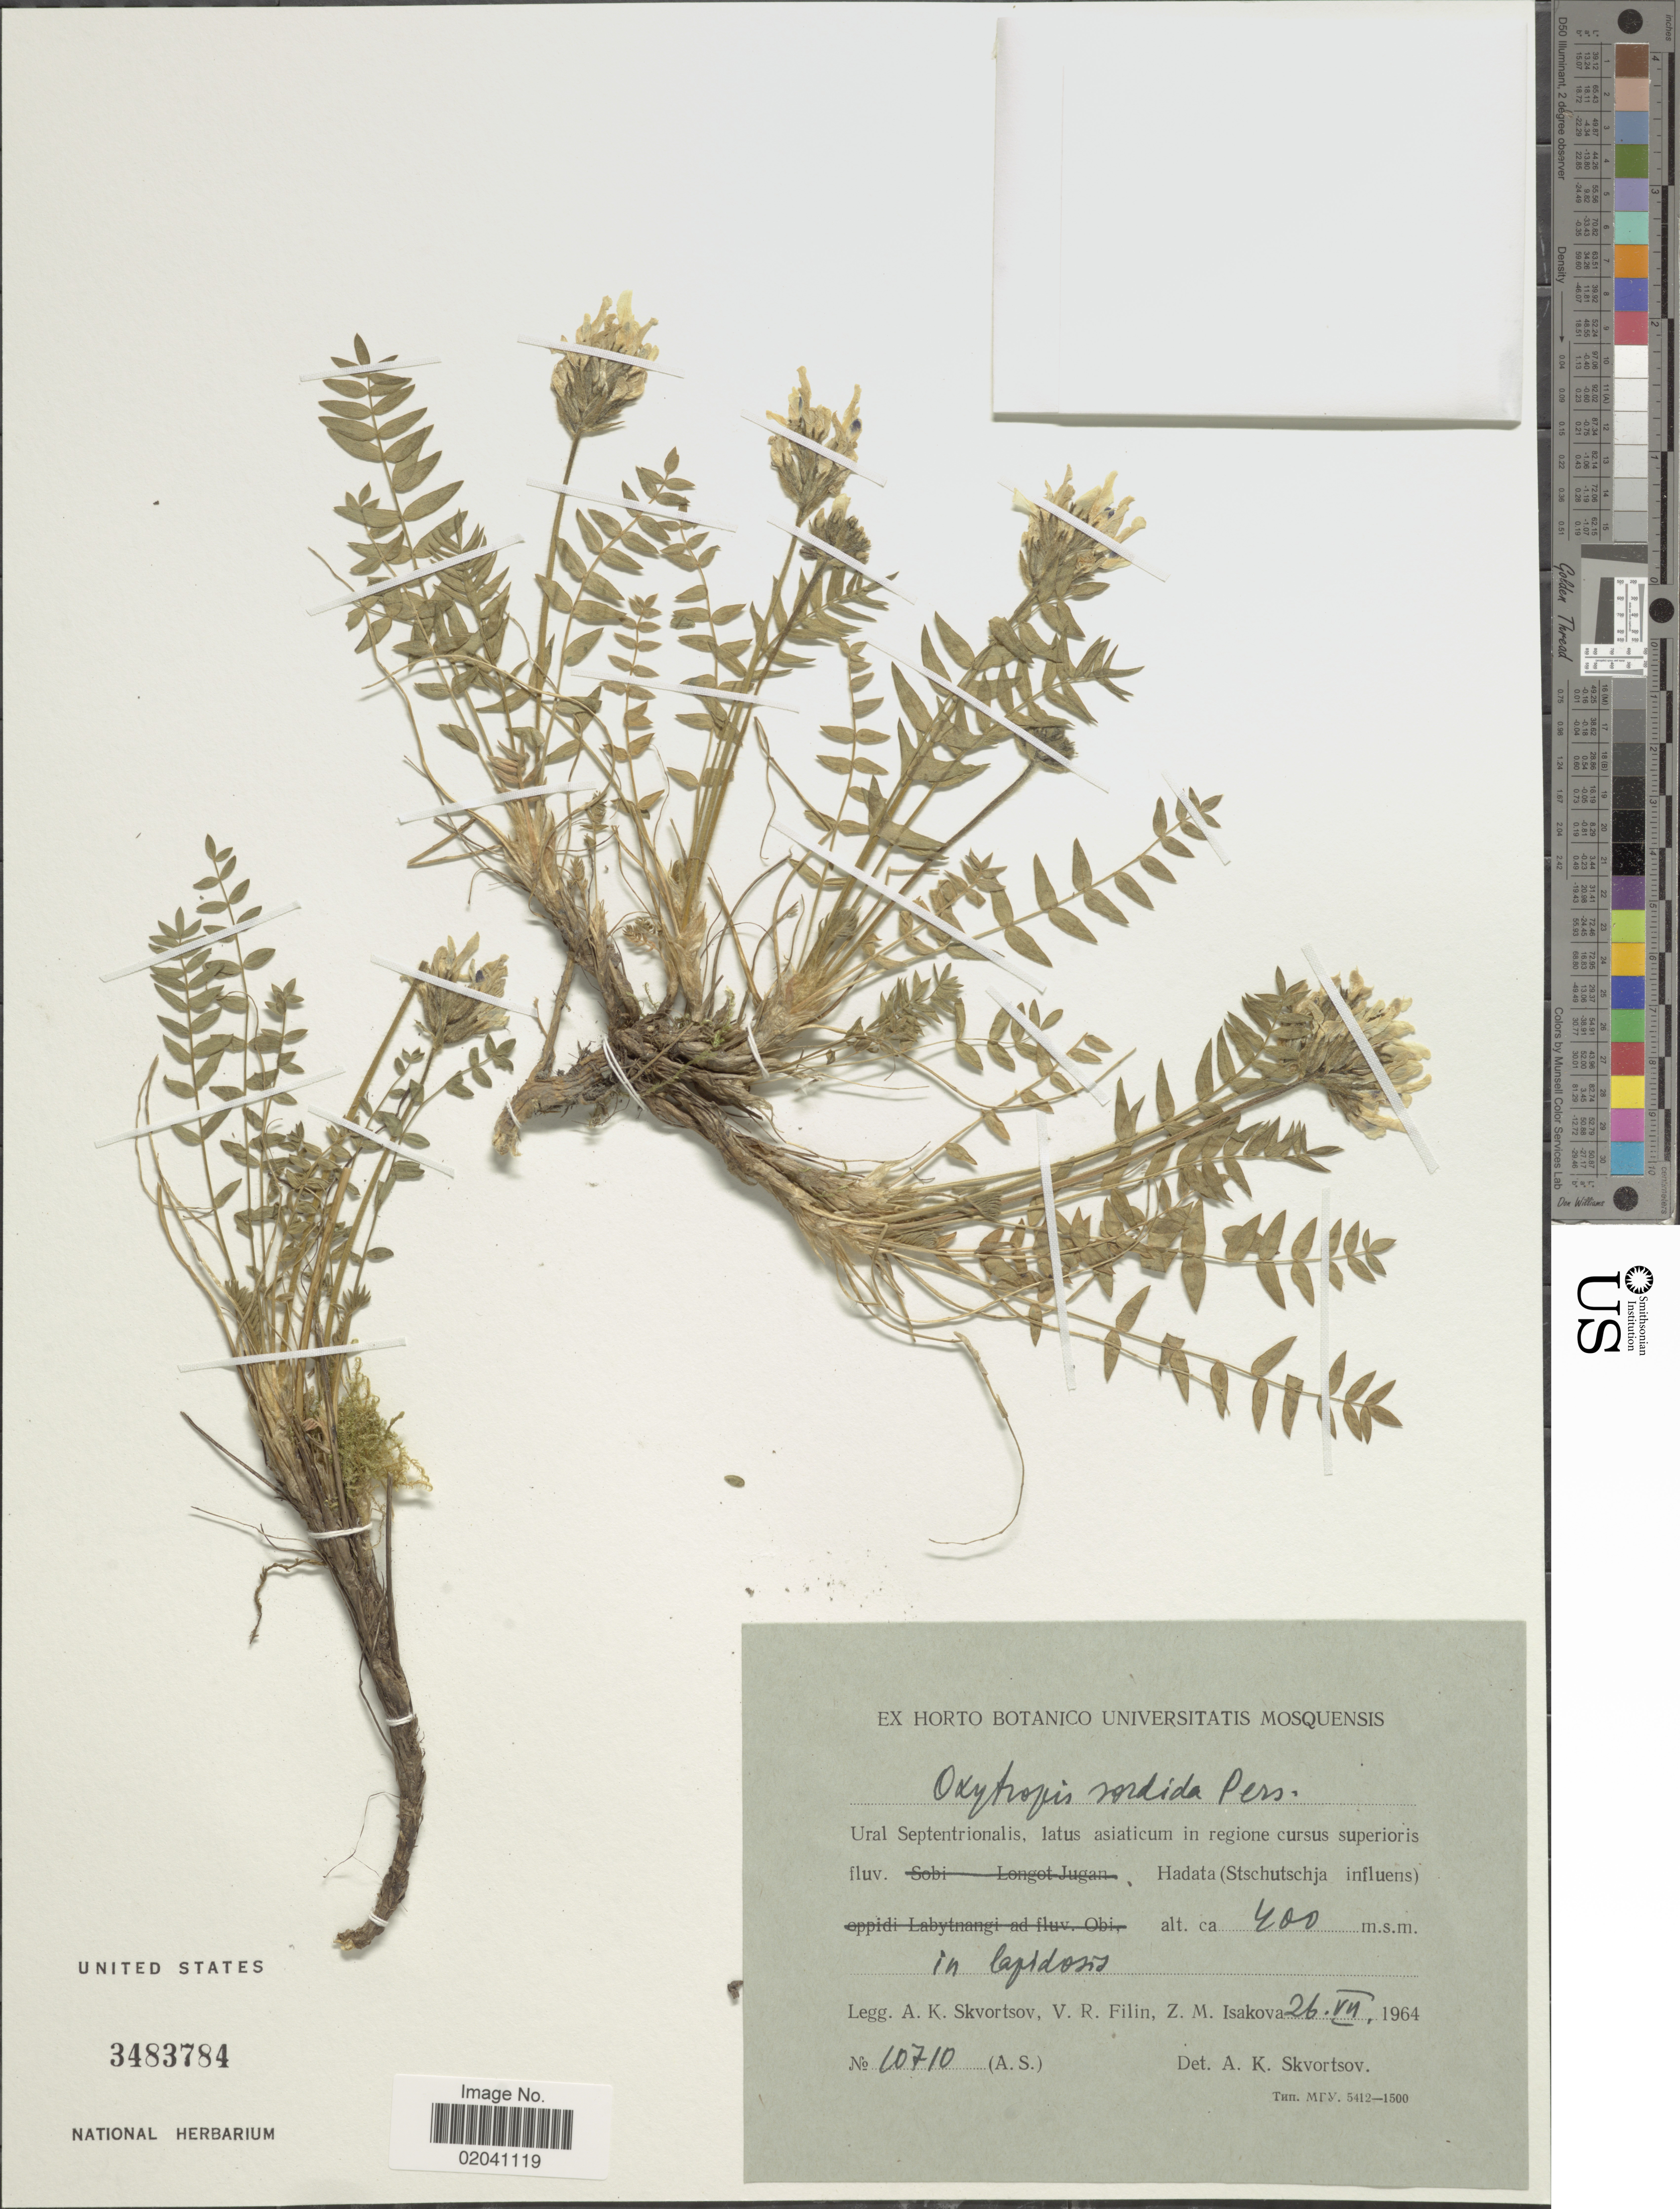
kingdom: Plantae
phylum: Tracheophyta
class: Magnoliopsida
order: Fabales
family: Fabaceae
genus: Oxytropis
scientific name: Oxytropis sordida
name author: (Willd.) Pers.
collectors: A. K. Skvortsov, V. Filin & Z. Isakova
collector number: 10710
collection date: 1964-07-26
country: Mongolia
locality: Ural Septentrionalis, latus asiaticum in regione cursus superioris fluv., Hadata (Stschutschja influens)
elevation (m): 400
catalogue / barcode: US 3483784